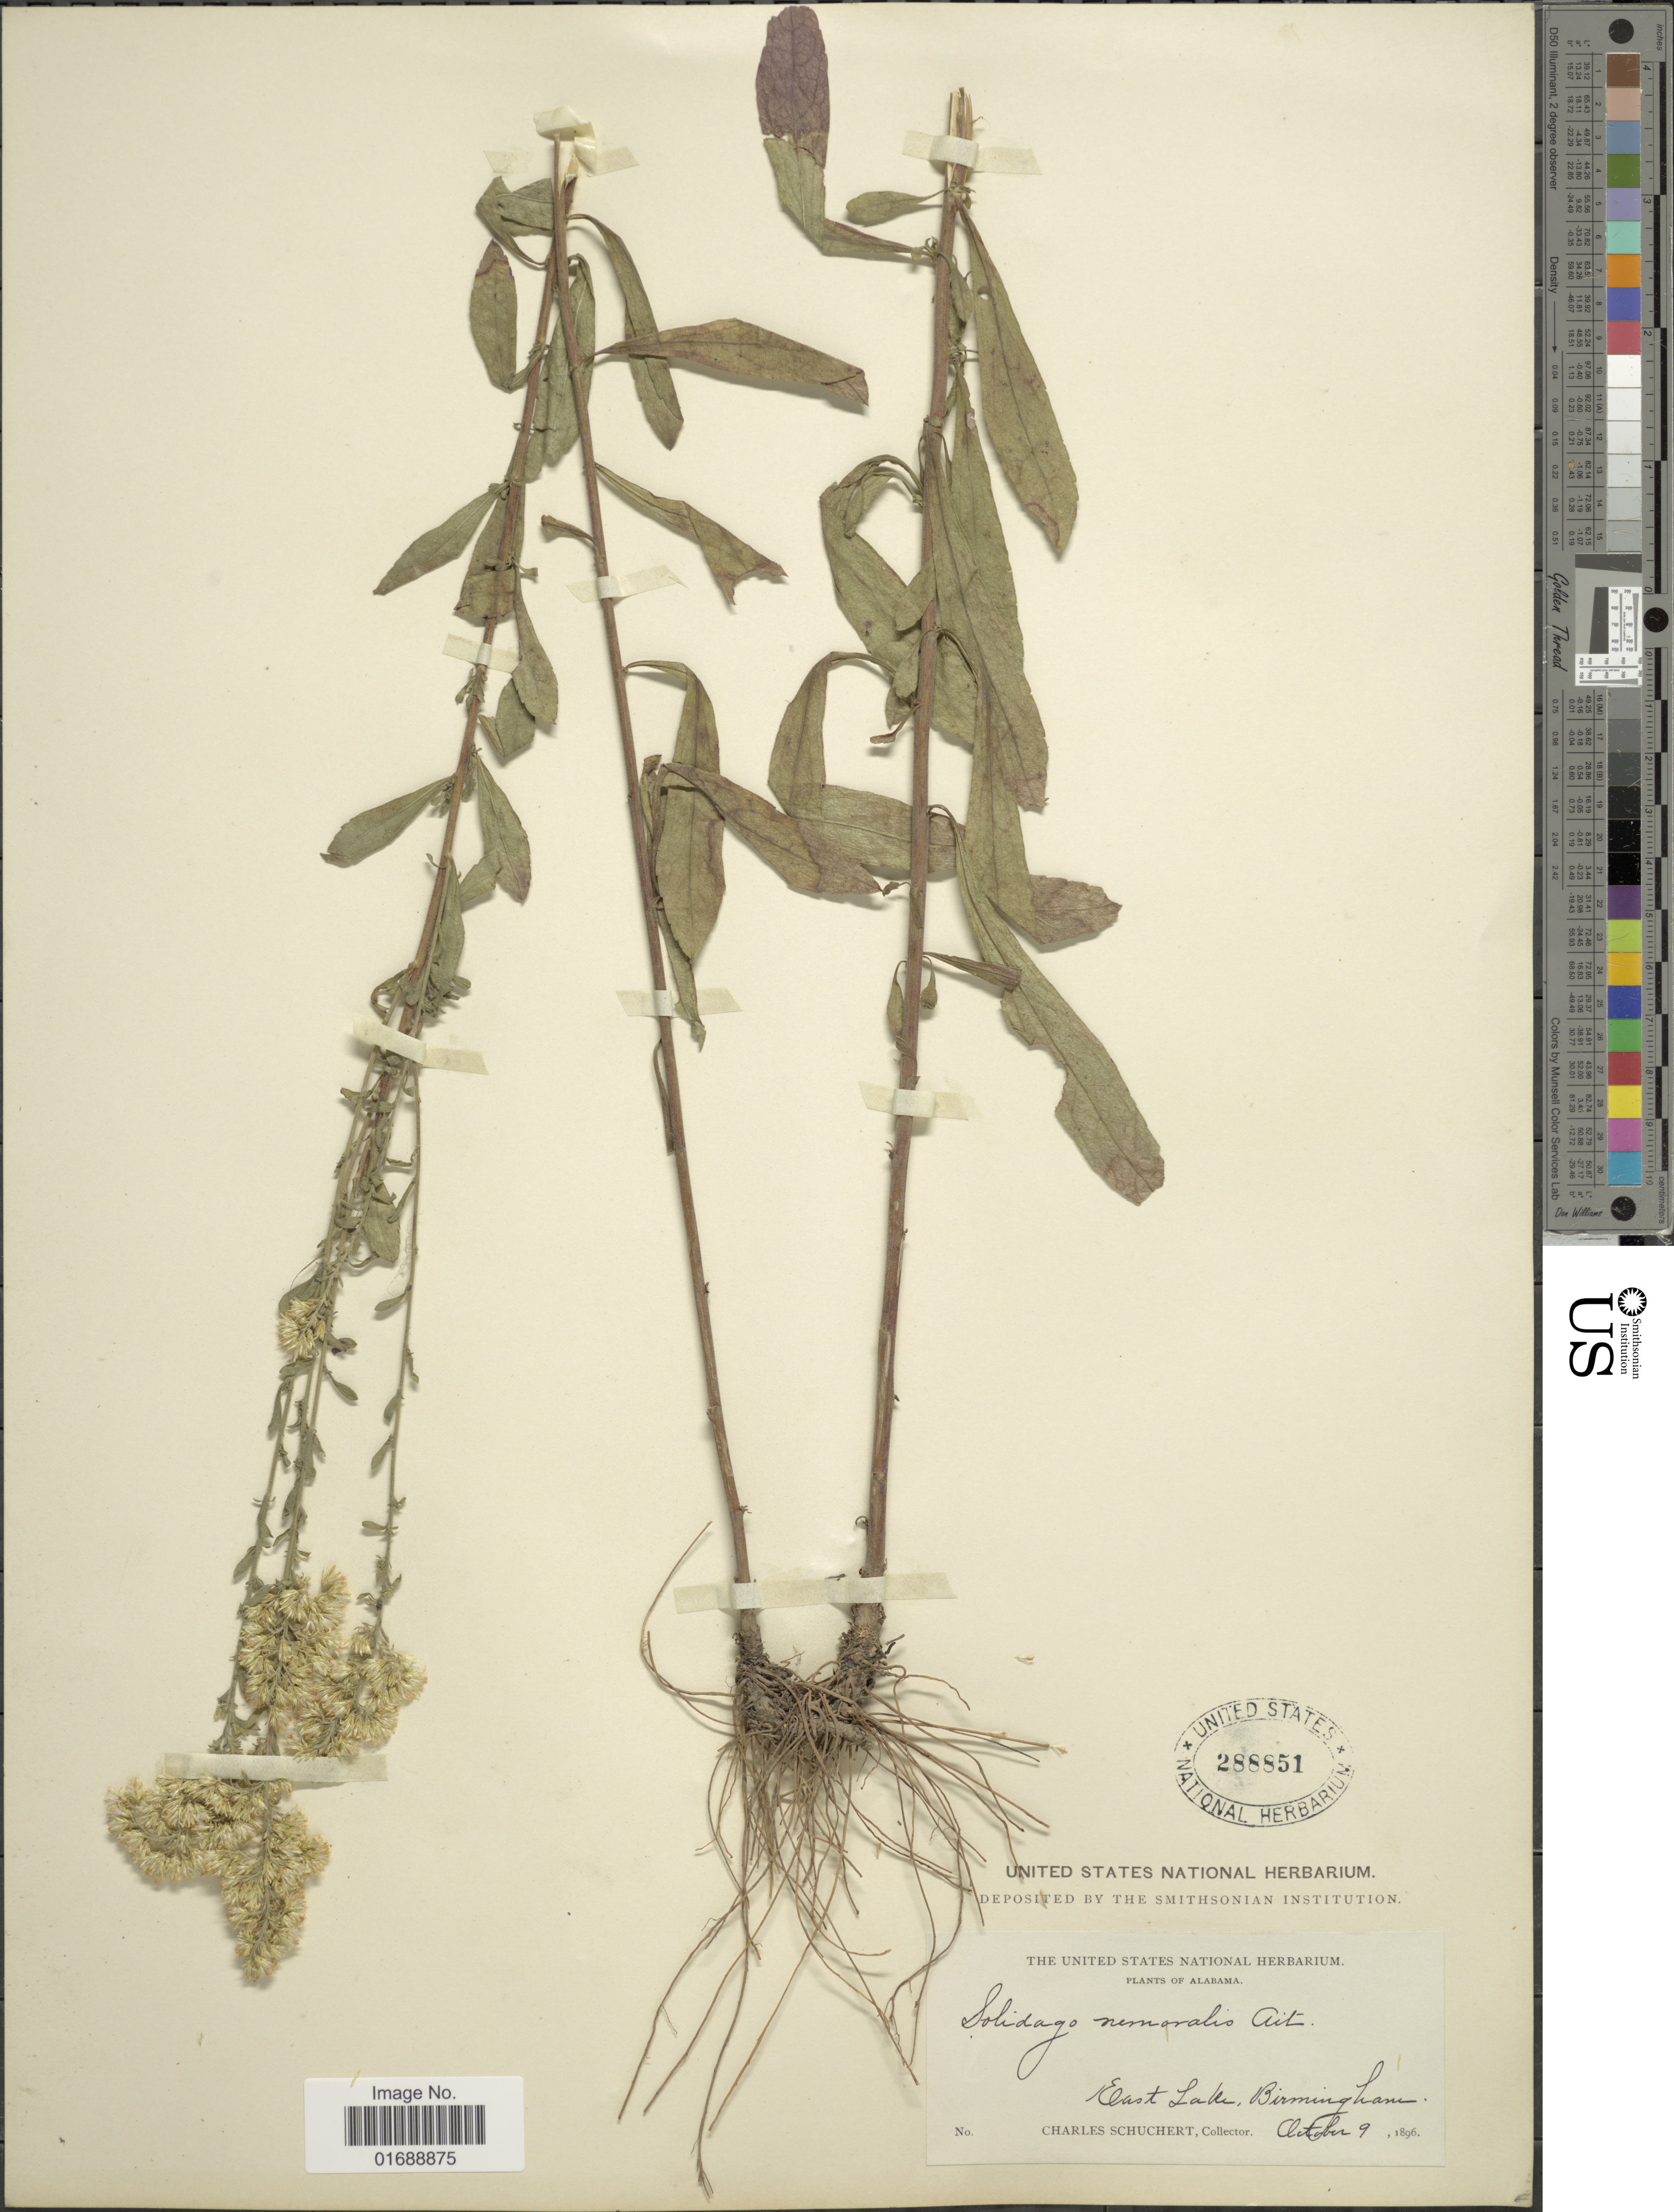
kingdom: Plantae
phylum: Tracheophyta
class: Magnoliopsida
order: Asterales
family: Asteraceae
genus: Solidago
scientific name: Solidago nemoralis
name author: Aiton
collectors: C. Schuchert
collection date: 1896-10-09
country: United States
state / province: Alabama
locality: East Lake, Birmingham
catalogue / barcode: US 288851